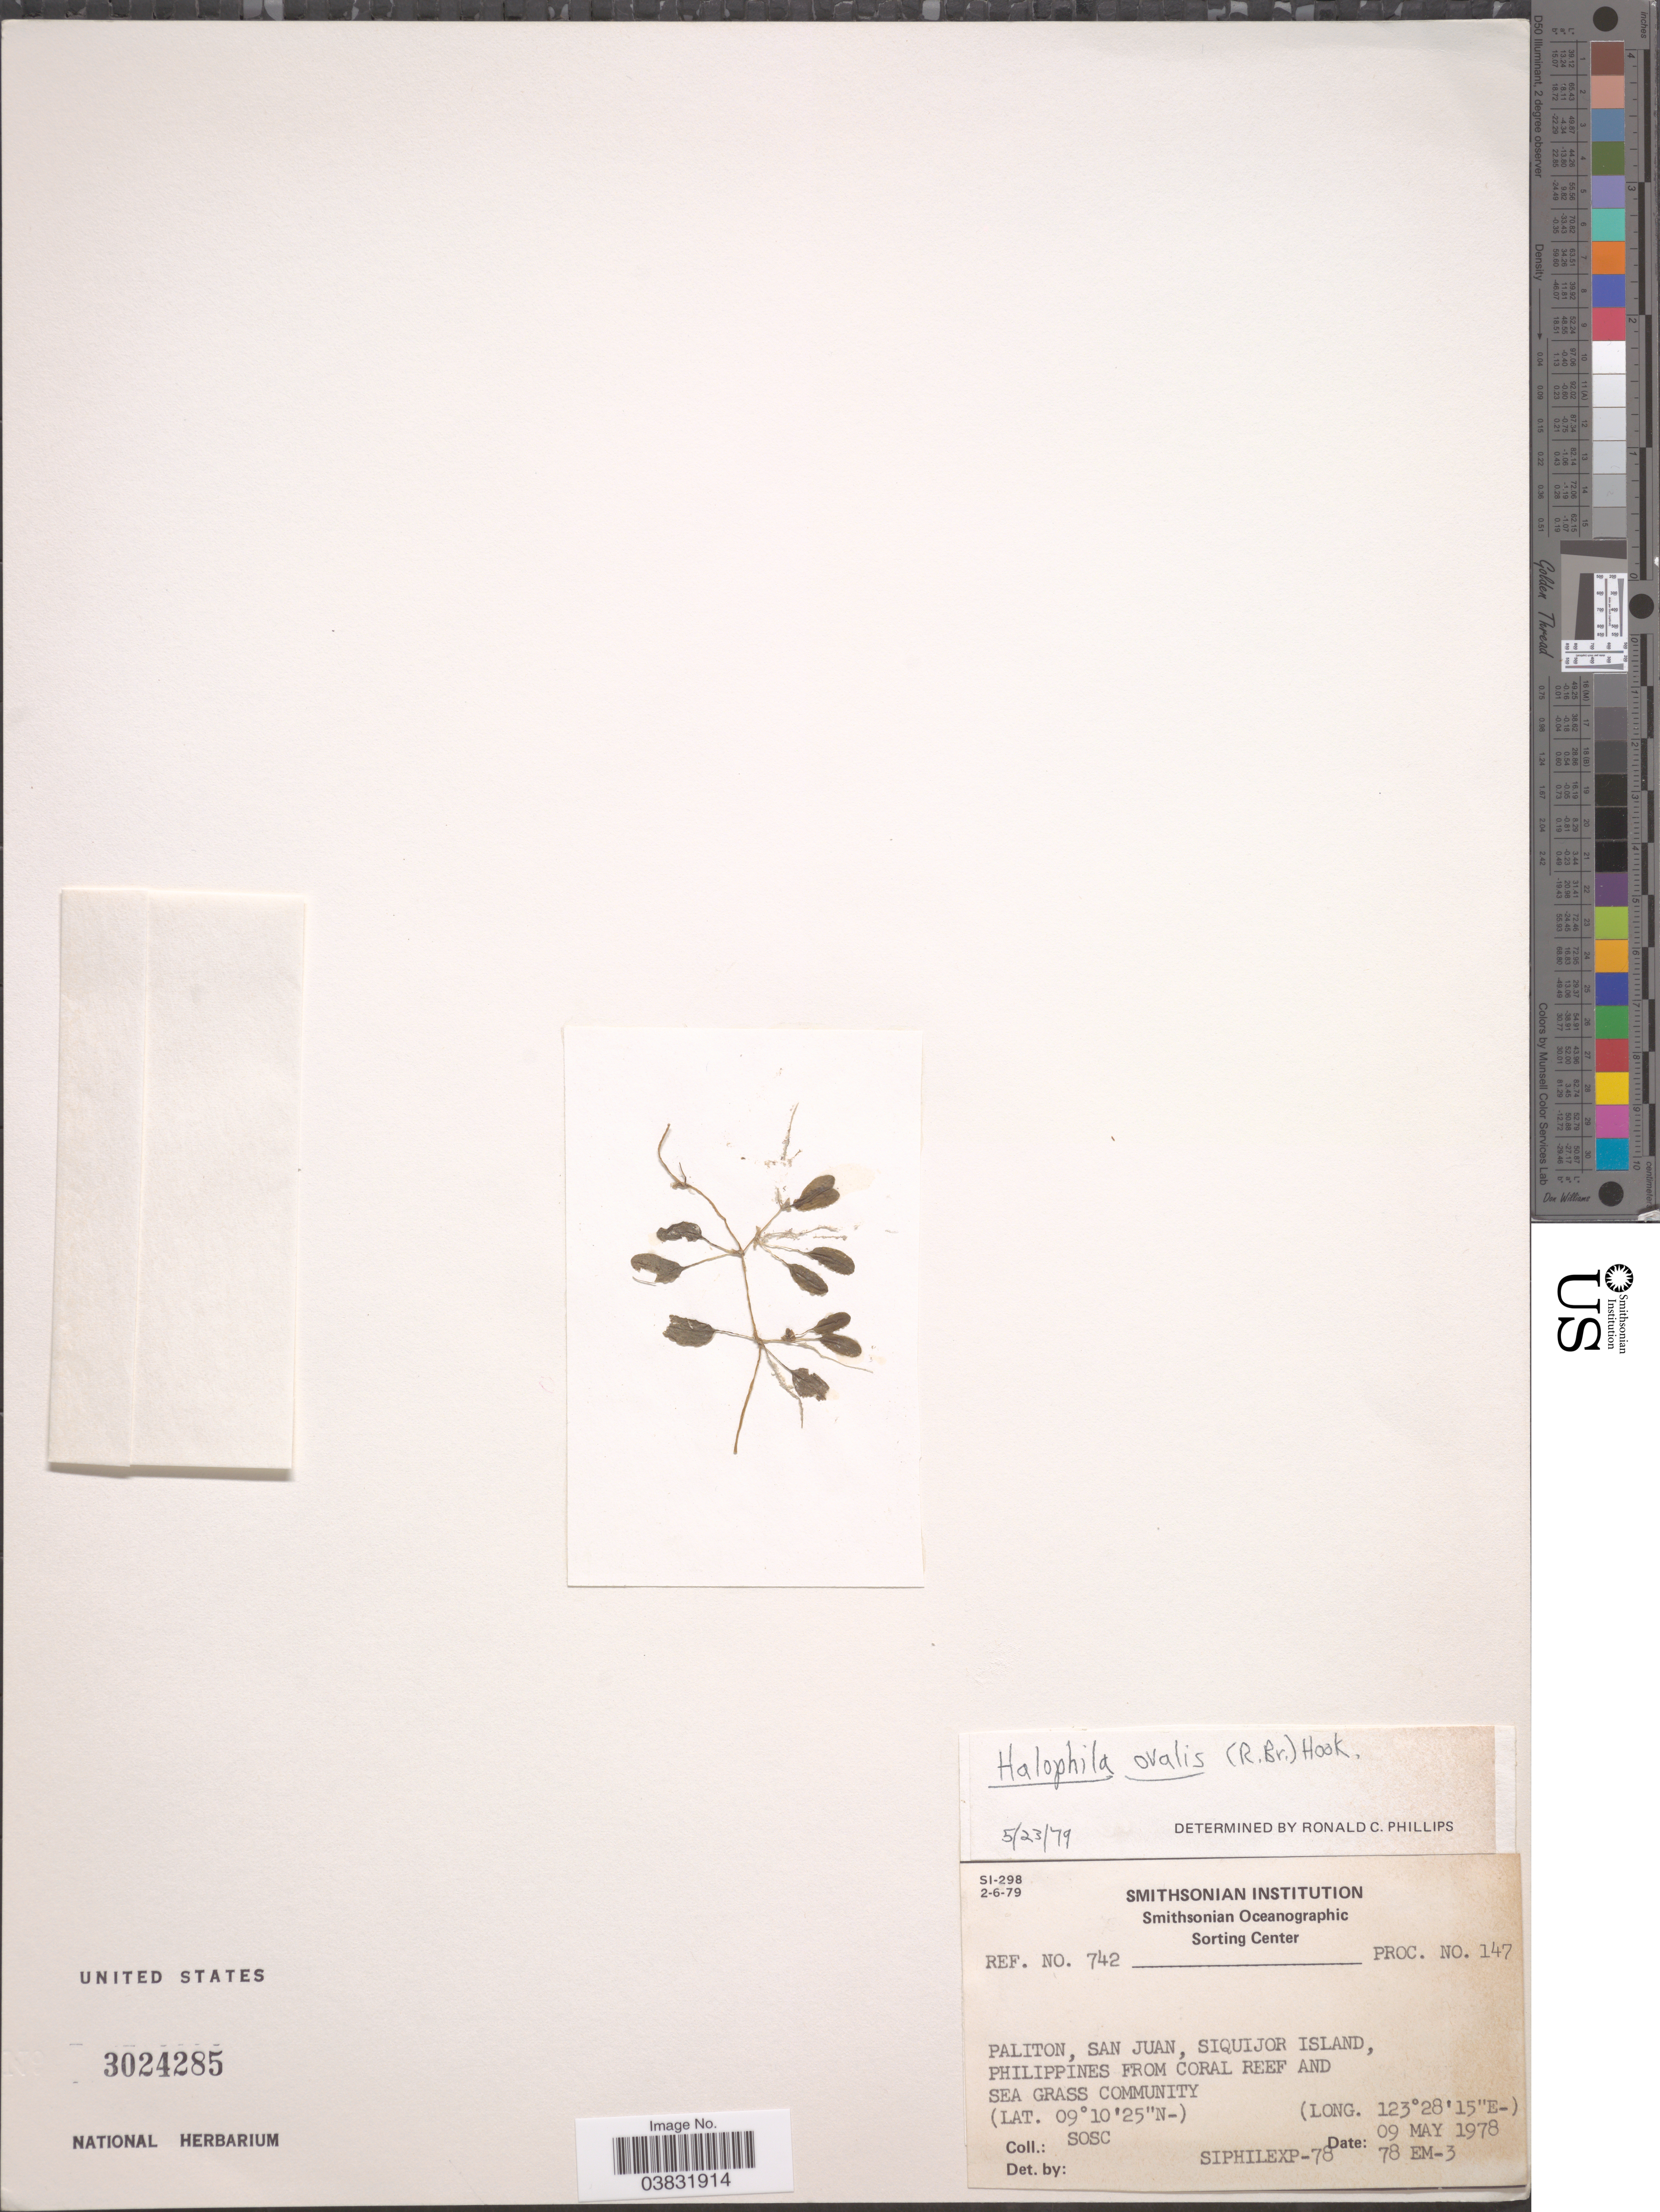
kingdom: Plantae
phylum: Tracheophyta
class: Liliopsida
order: Alismatales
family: Hydrocharitaceae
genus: Halophila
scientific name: Halophila ovalis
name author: (R. Br.) Hook. f.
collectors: SOSC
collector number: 742/147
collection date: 1978-05-09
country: Philippines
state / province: Central Visayas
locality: Paliton, San Juan, Siquijor Island, Philippines from coral reef and sea grass community.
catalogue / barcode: US 3024285